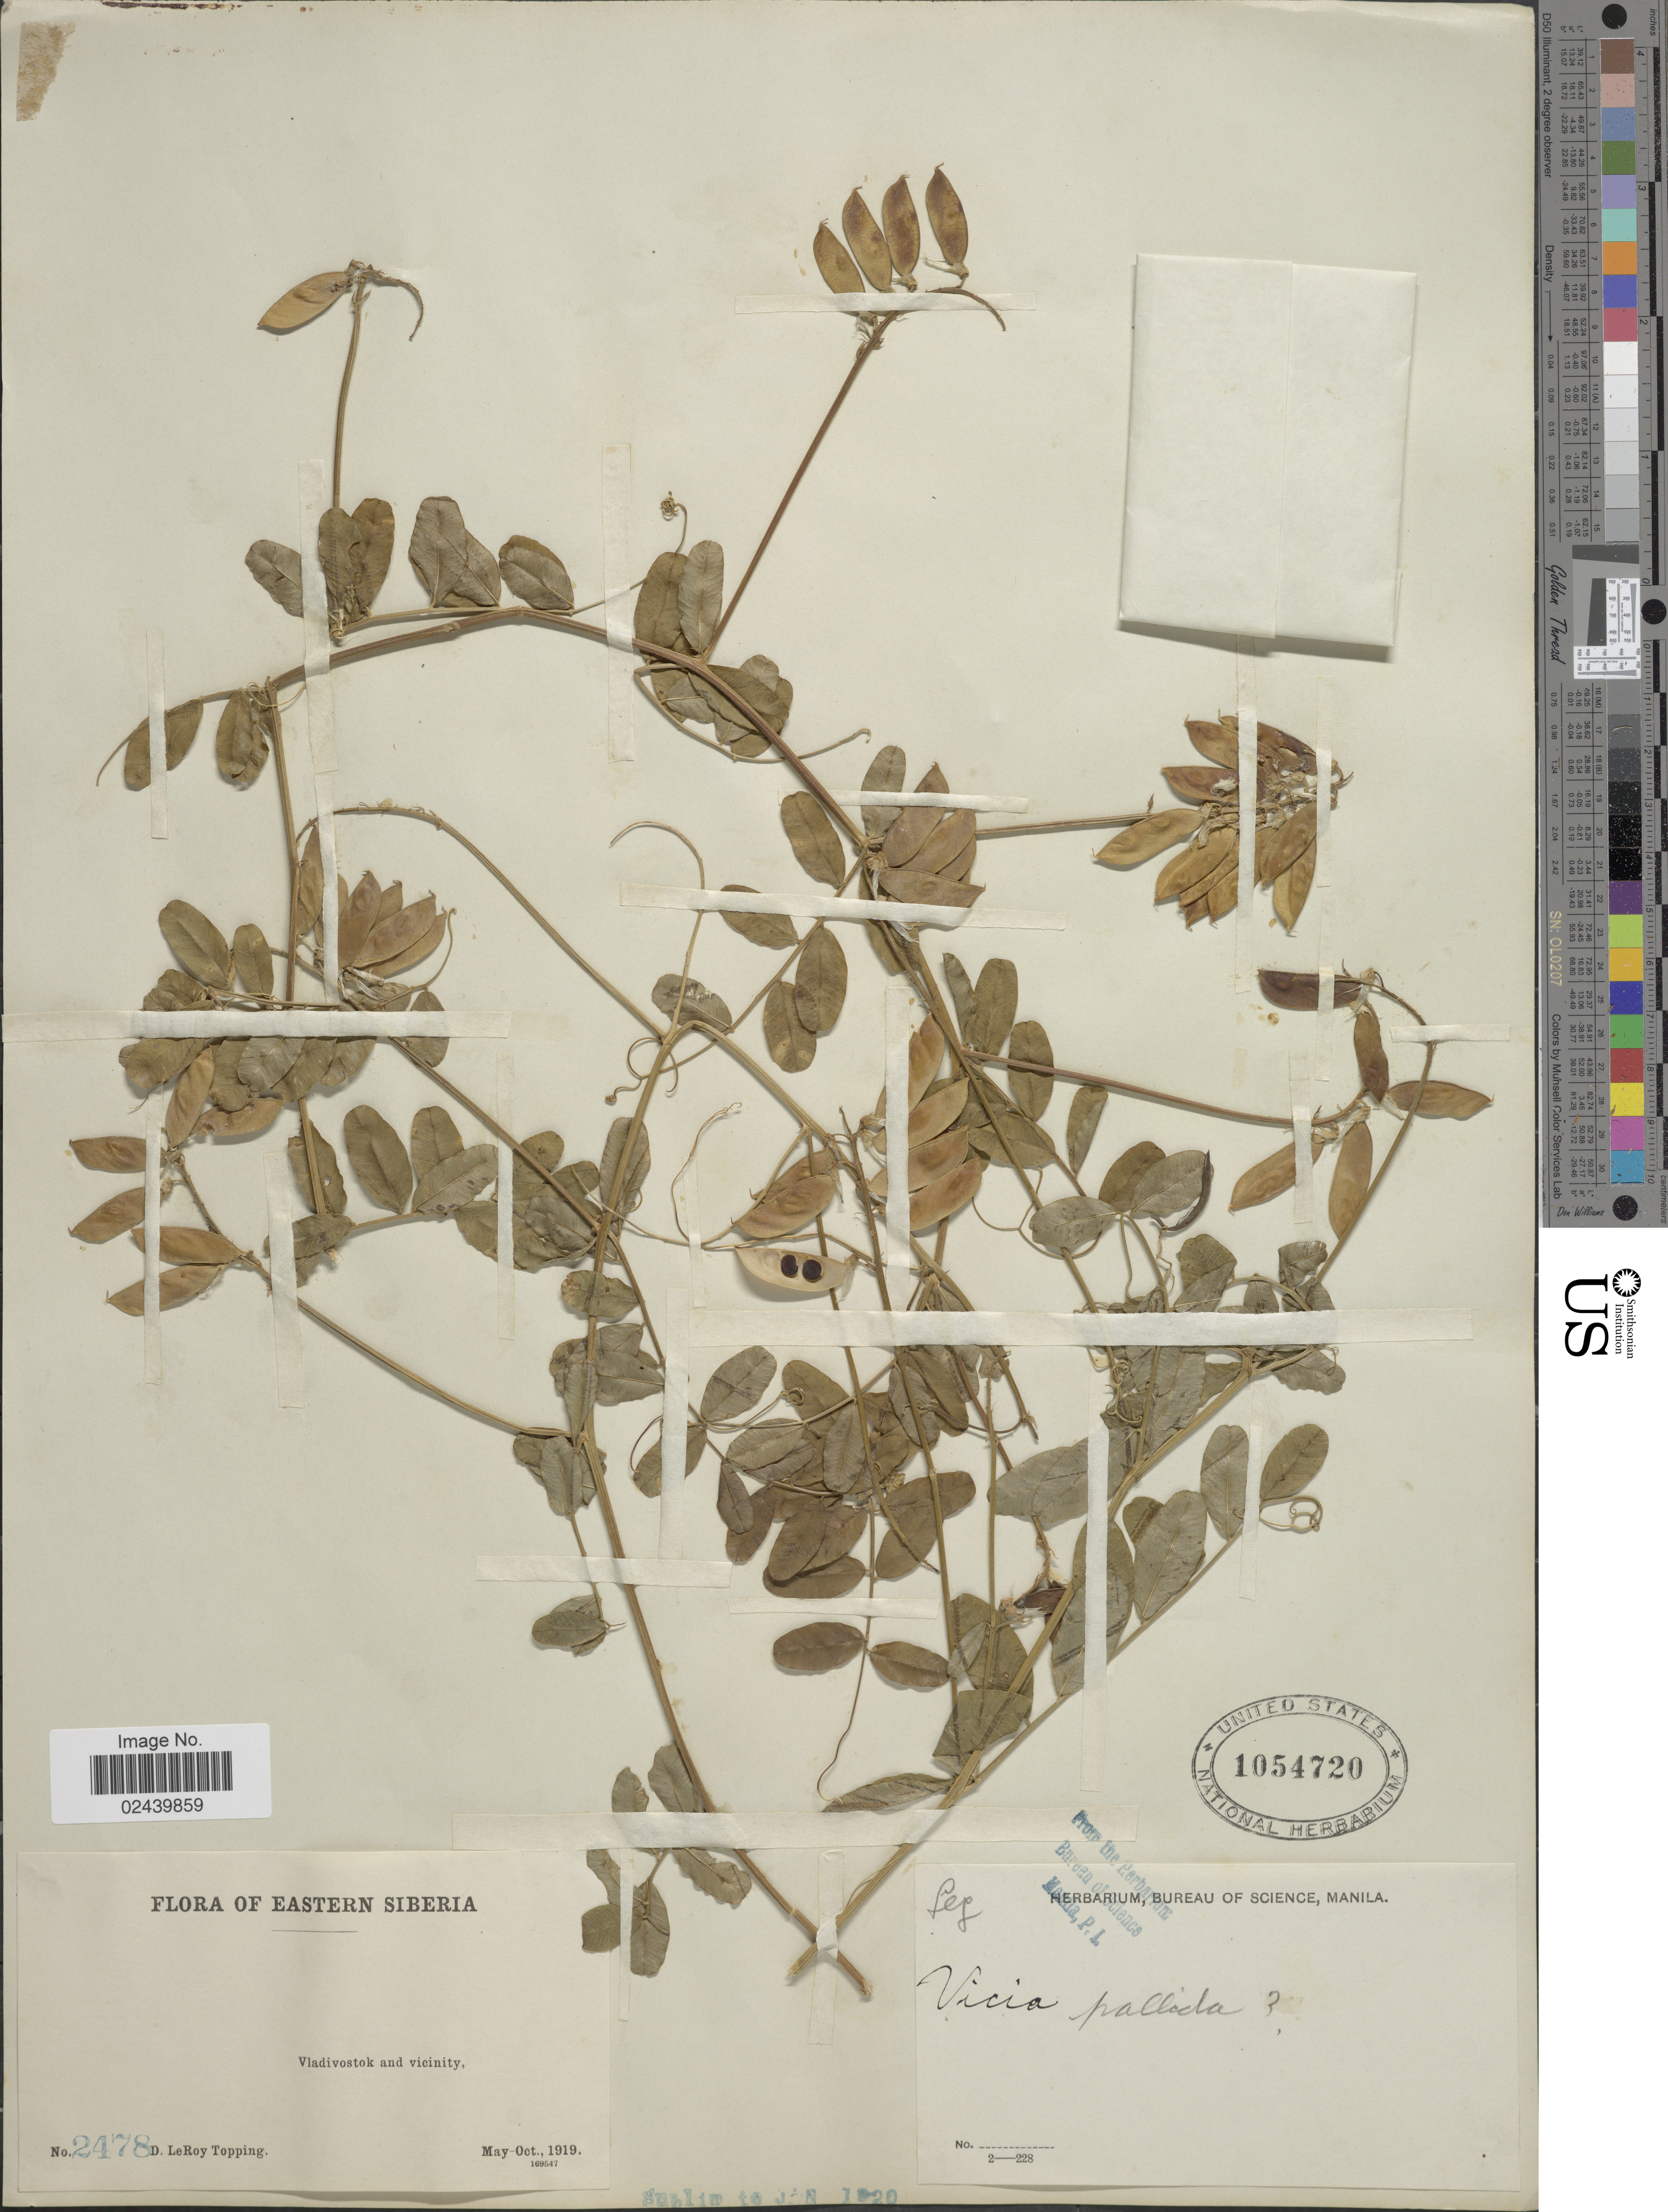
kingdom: Plantae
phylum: Tracheophyta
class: Magnoliopsida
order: Fabales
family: Fabaceae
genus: Vicia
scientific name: Vicia pallida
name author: Hook. & Arn.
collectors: D. L. Topping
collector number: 2478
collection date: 1919-05/1919-10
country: Russian Federation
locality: Eastern Siberia. Vladivostok and vicinity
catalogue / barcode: US 1054720